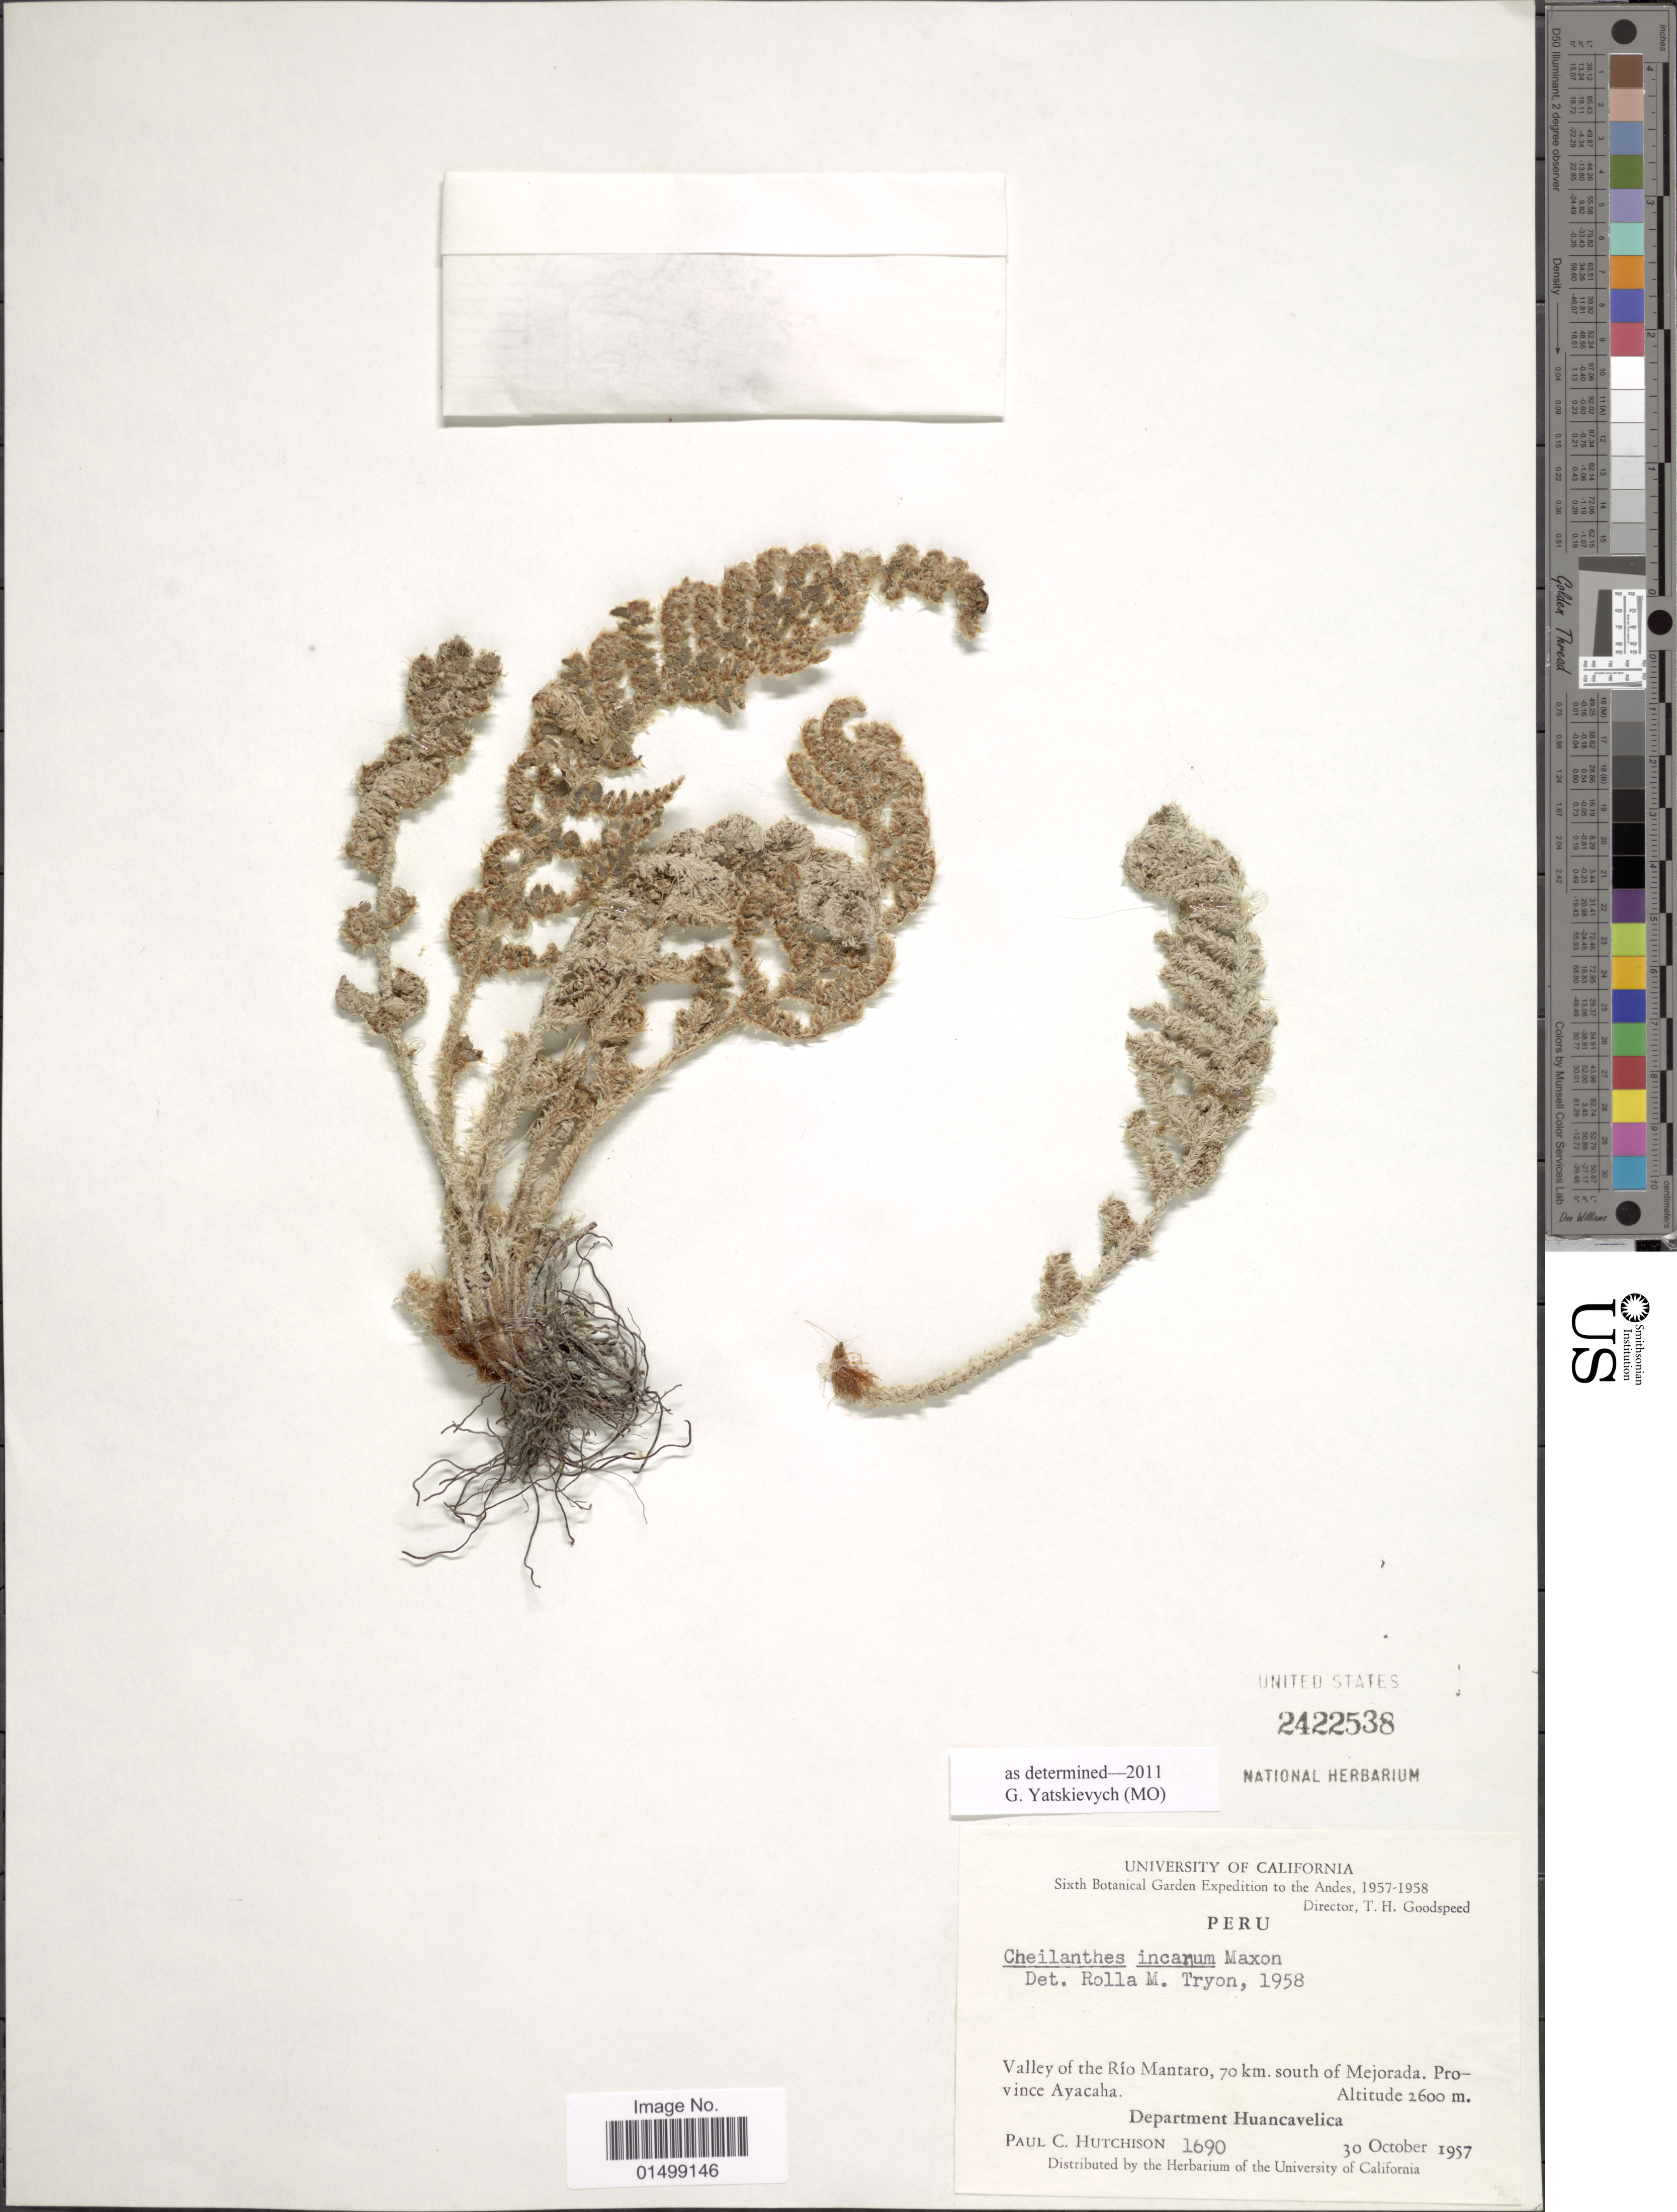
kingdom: Plantae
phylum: Tracheophyta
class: Polypodiopsida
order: Polypodiales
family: Pteridaceae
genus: Cheilanthes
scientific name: Cheilanthes incarum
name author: Maxon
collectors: P. C. Hutchison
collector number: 1690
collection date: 1957-10-30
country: Peru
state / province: Huancavelica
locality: Andes, Valley of the Rio Mantaro, 70 km. south of Mejorada, Province of Ayacaha.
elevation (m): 2600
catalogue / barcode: US 2422538